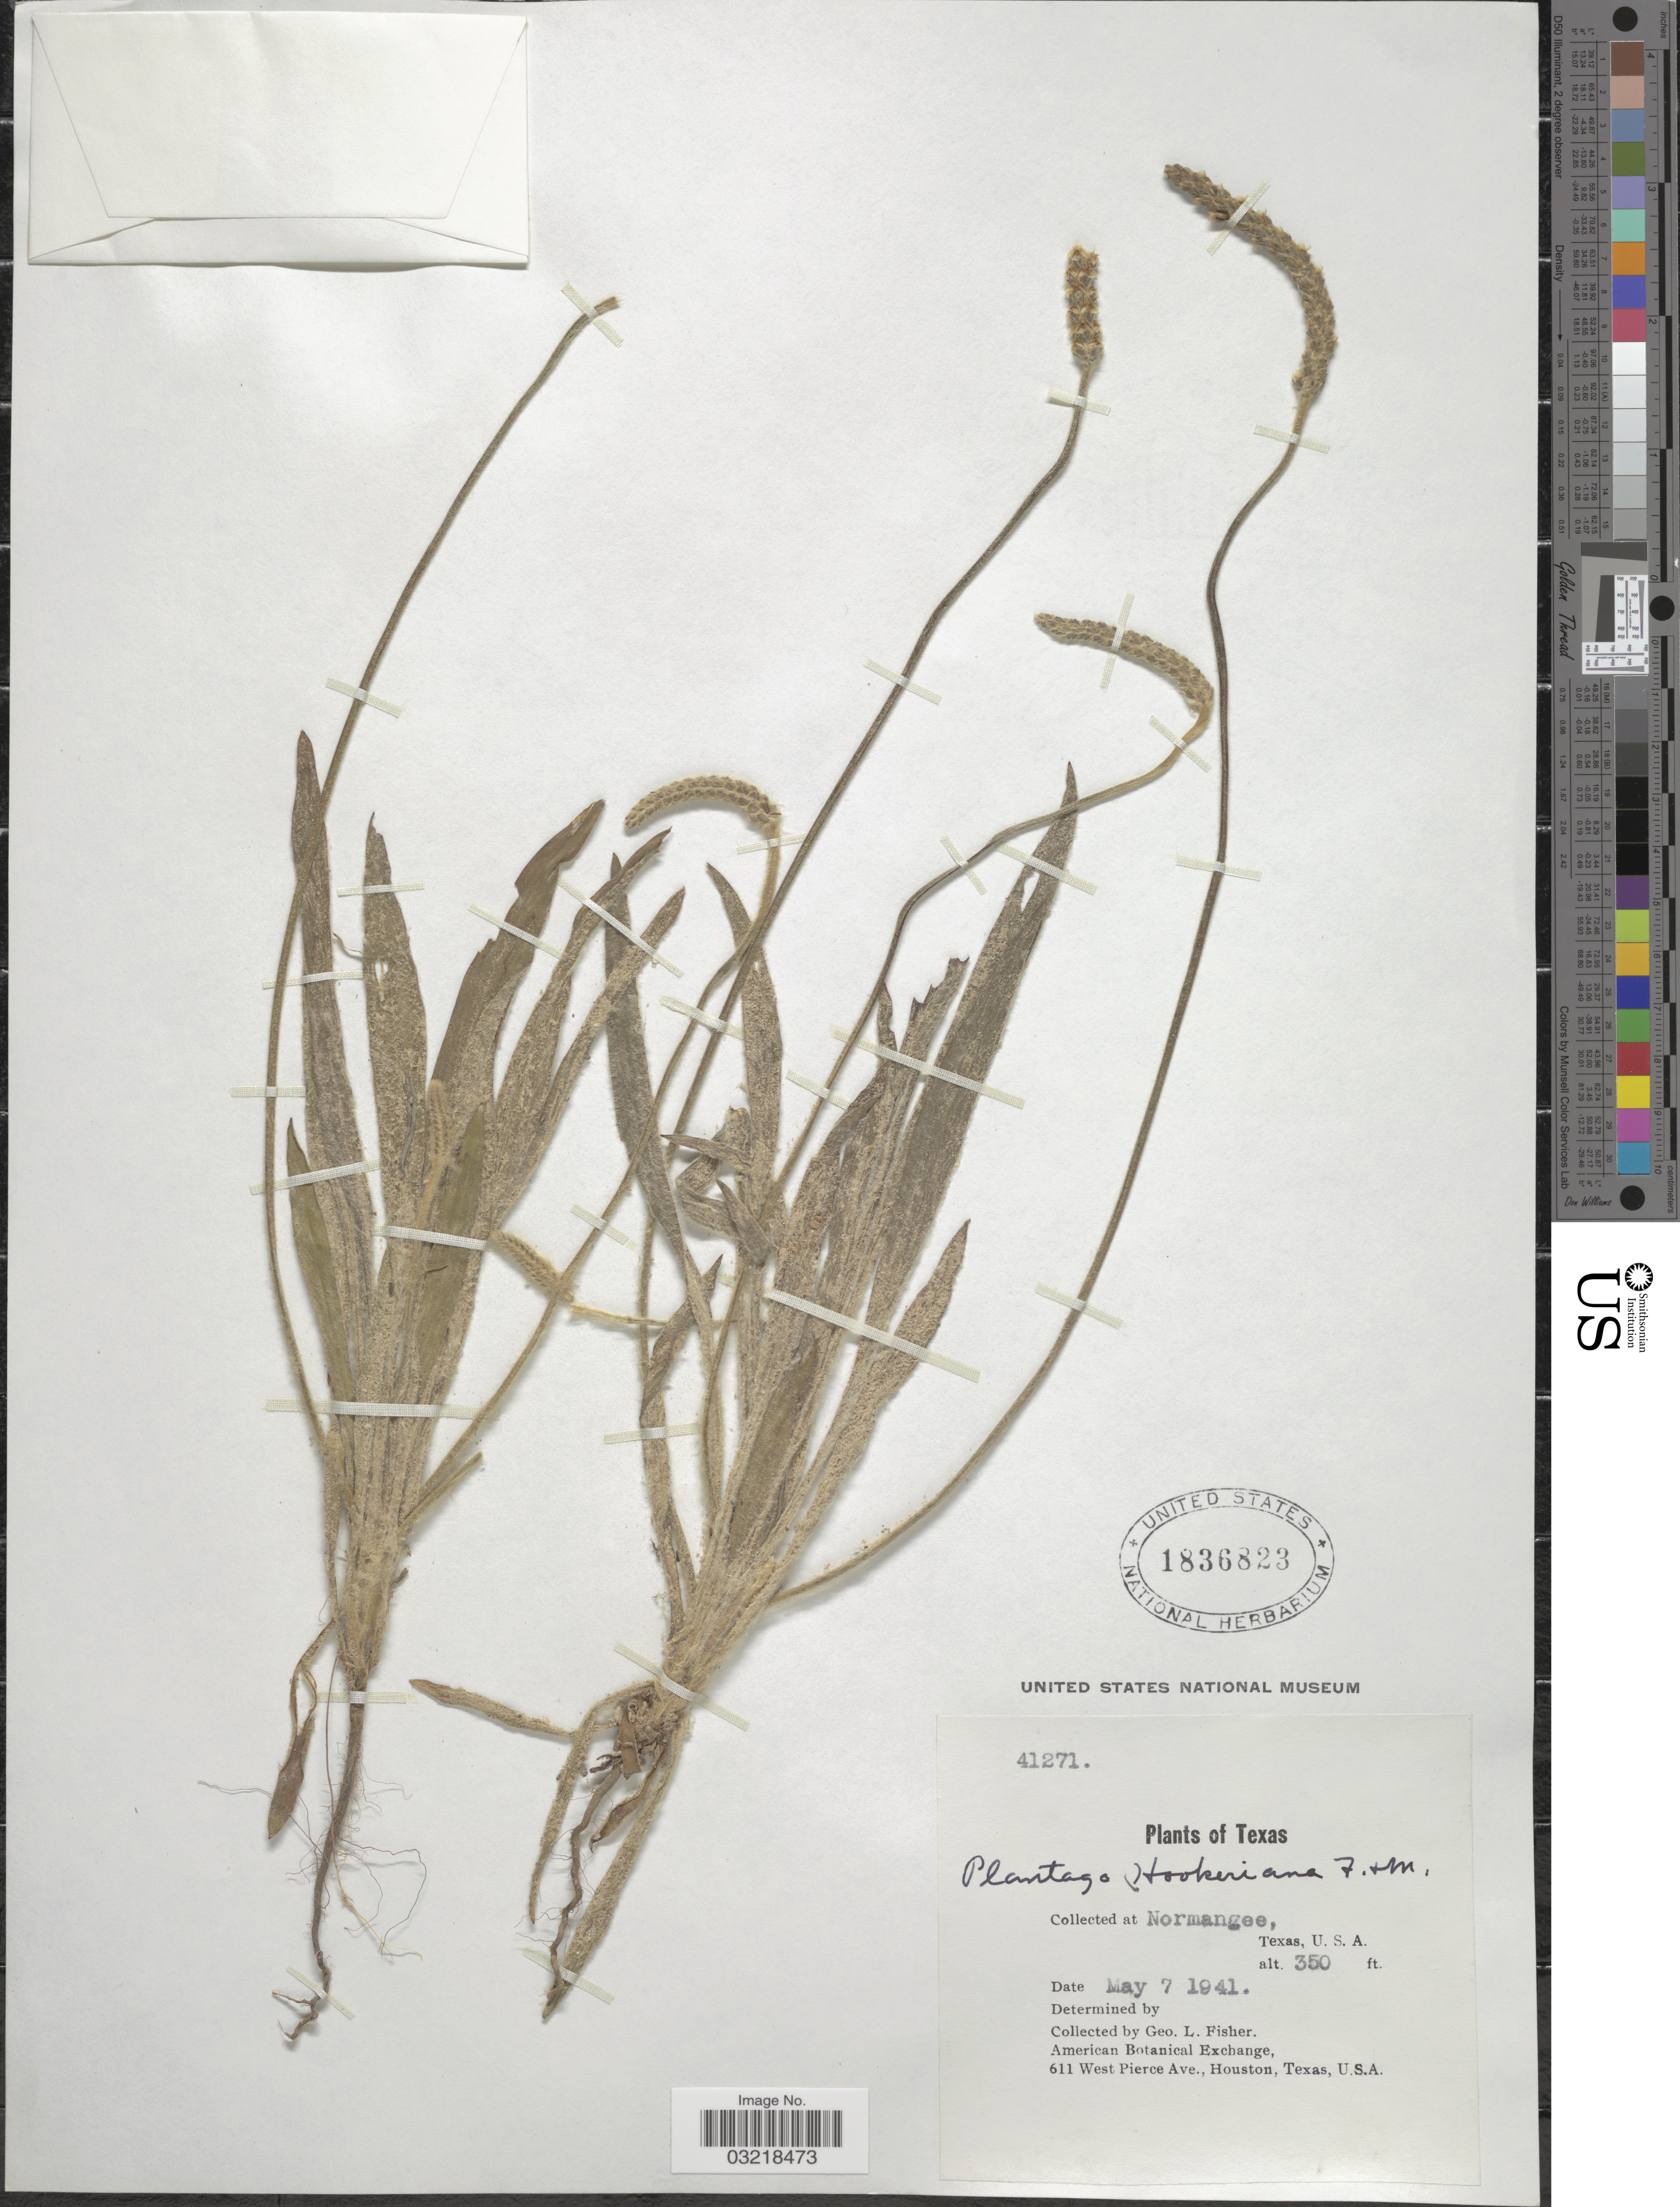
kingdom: Plantae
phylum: Tracheophyta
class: Magnoliopsida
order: Lamiales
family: Plantaginaceae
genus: Plantago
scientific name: Plantago hookeriana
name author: Fisch. & C.A. Mey.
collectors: G. L. Fisher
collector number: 41271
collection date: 1941-05-07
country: United States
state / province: Texas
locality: Normangee.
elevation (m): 107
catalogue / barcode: US 1836823